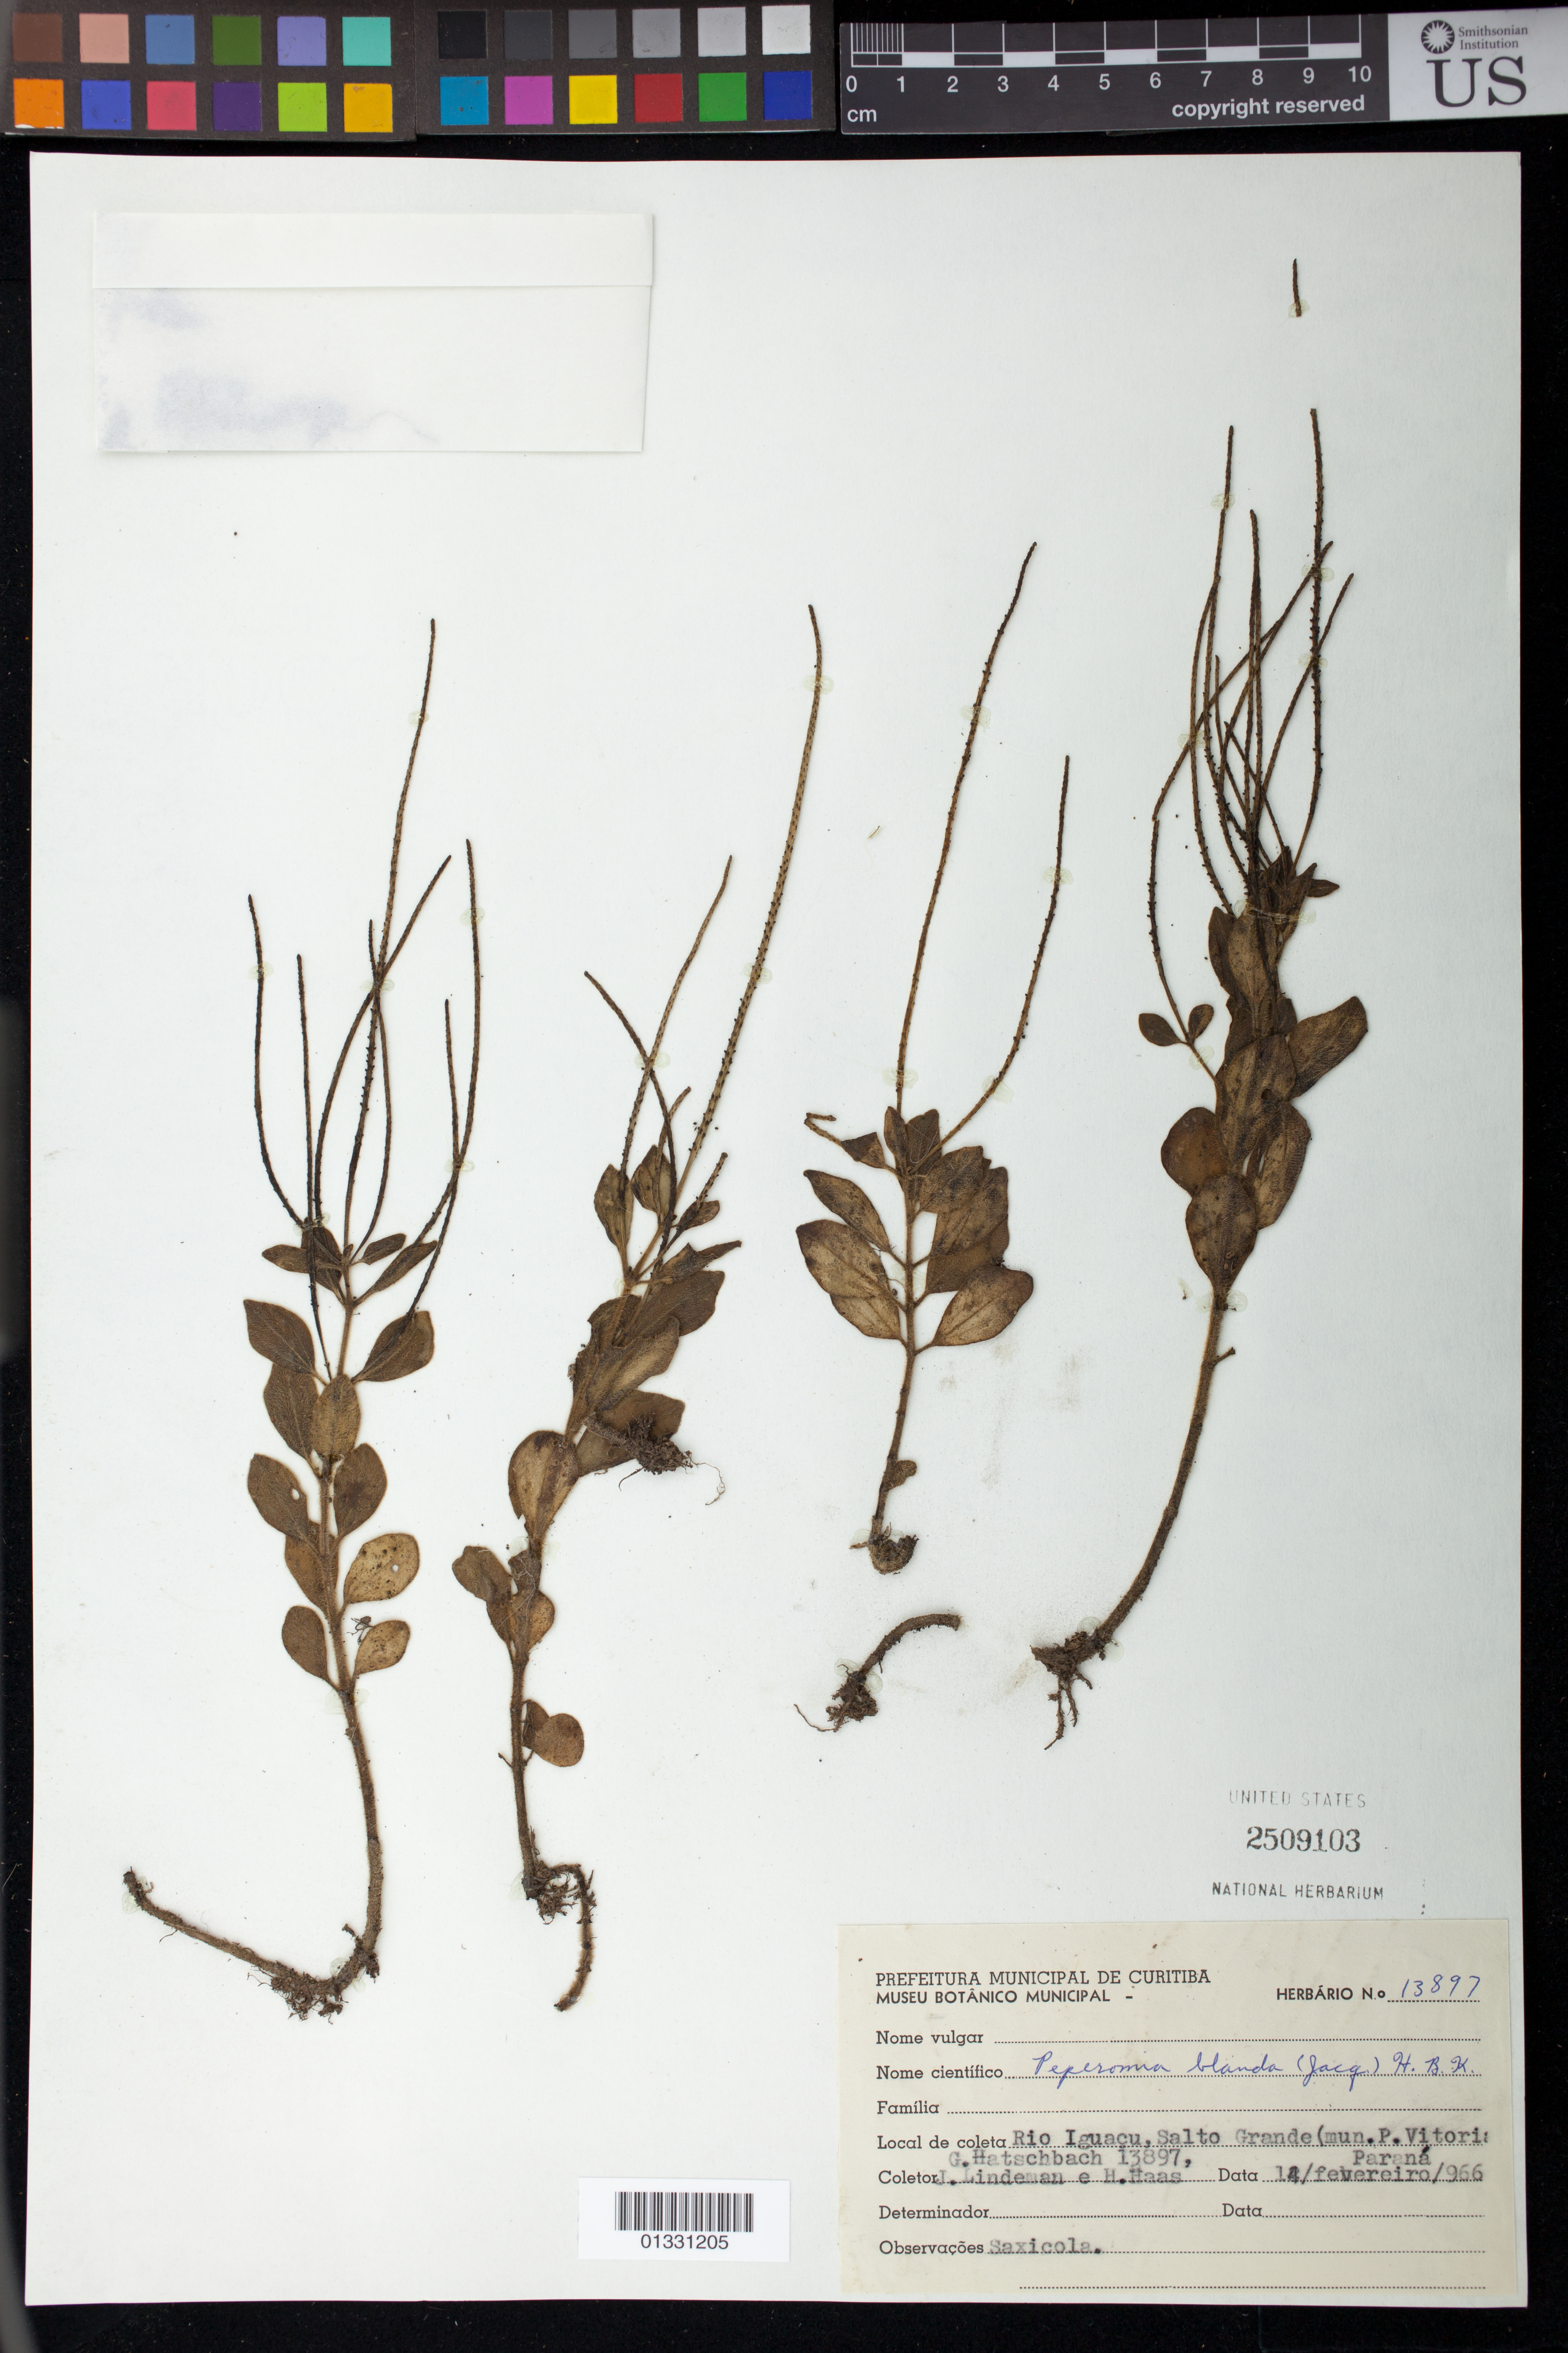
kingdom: Plantae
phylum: Tracheophyta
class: Magnoliopsida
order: Piperales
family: Piperaceae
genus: Peperomia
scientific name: Peperomia blanda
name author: (Jacq.) Kunth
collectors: G. Hatschbach, J. Lindeman & H. Haas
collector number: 13897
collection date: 1966-01-14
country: Brazil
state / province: Paraná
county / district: Porto Vitória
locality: Rio Iguaçu, Salto Grande (mun.P. Vitoria)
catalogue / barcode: US 2509103